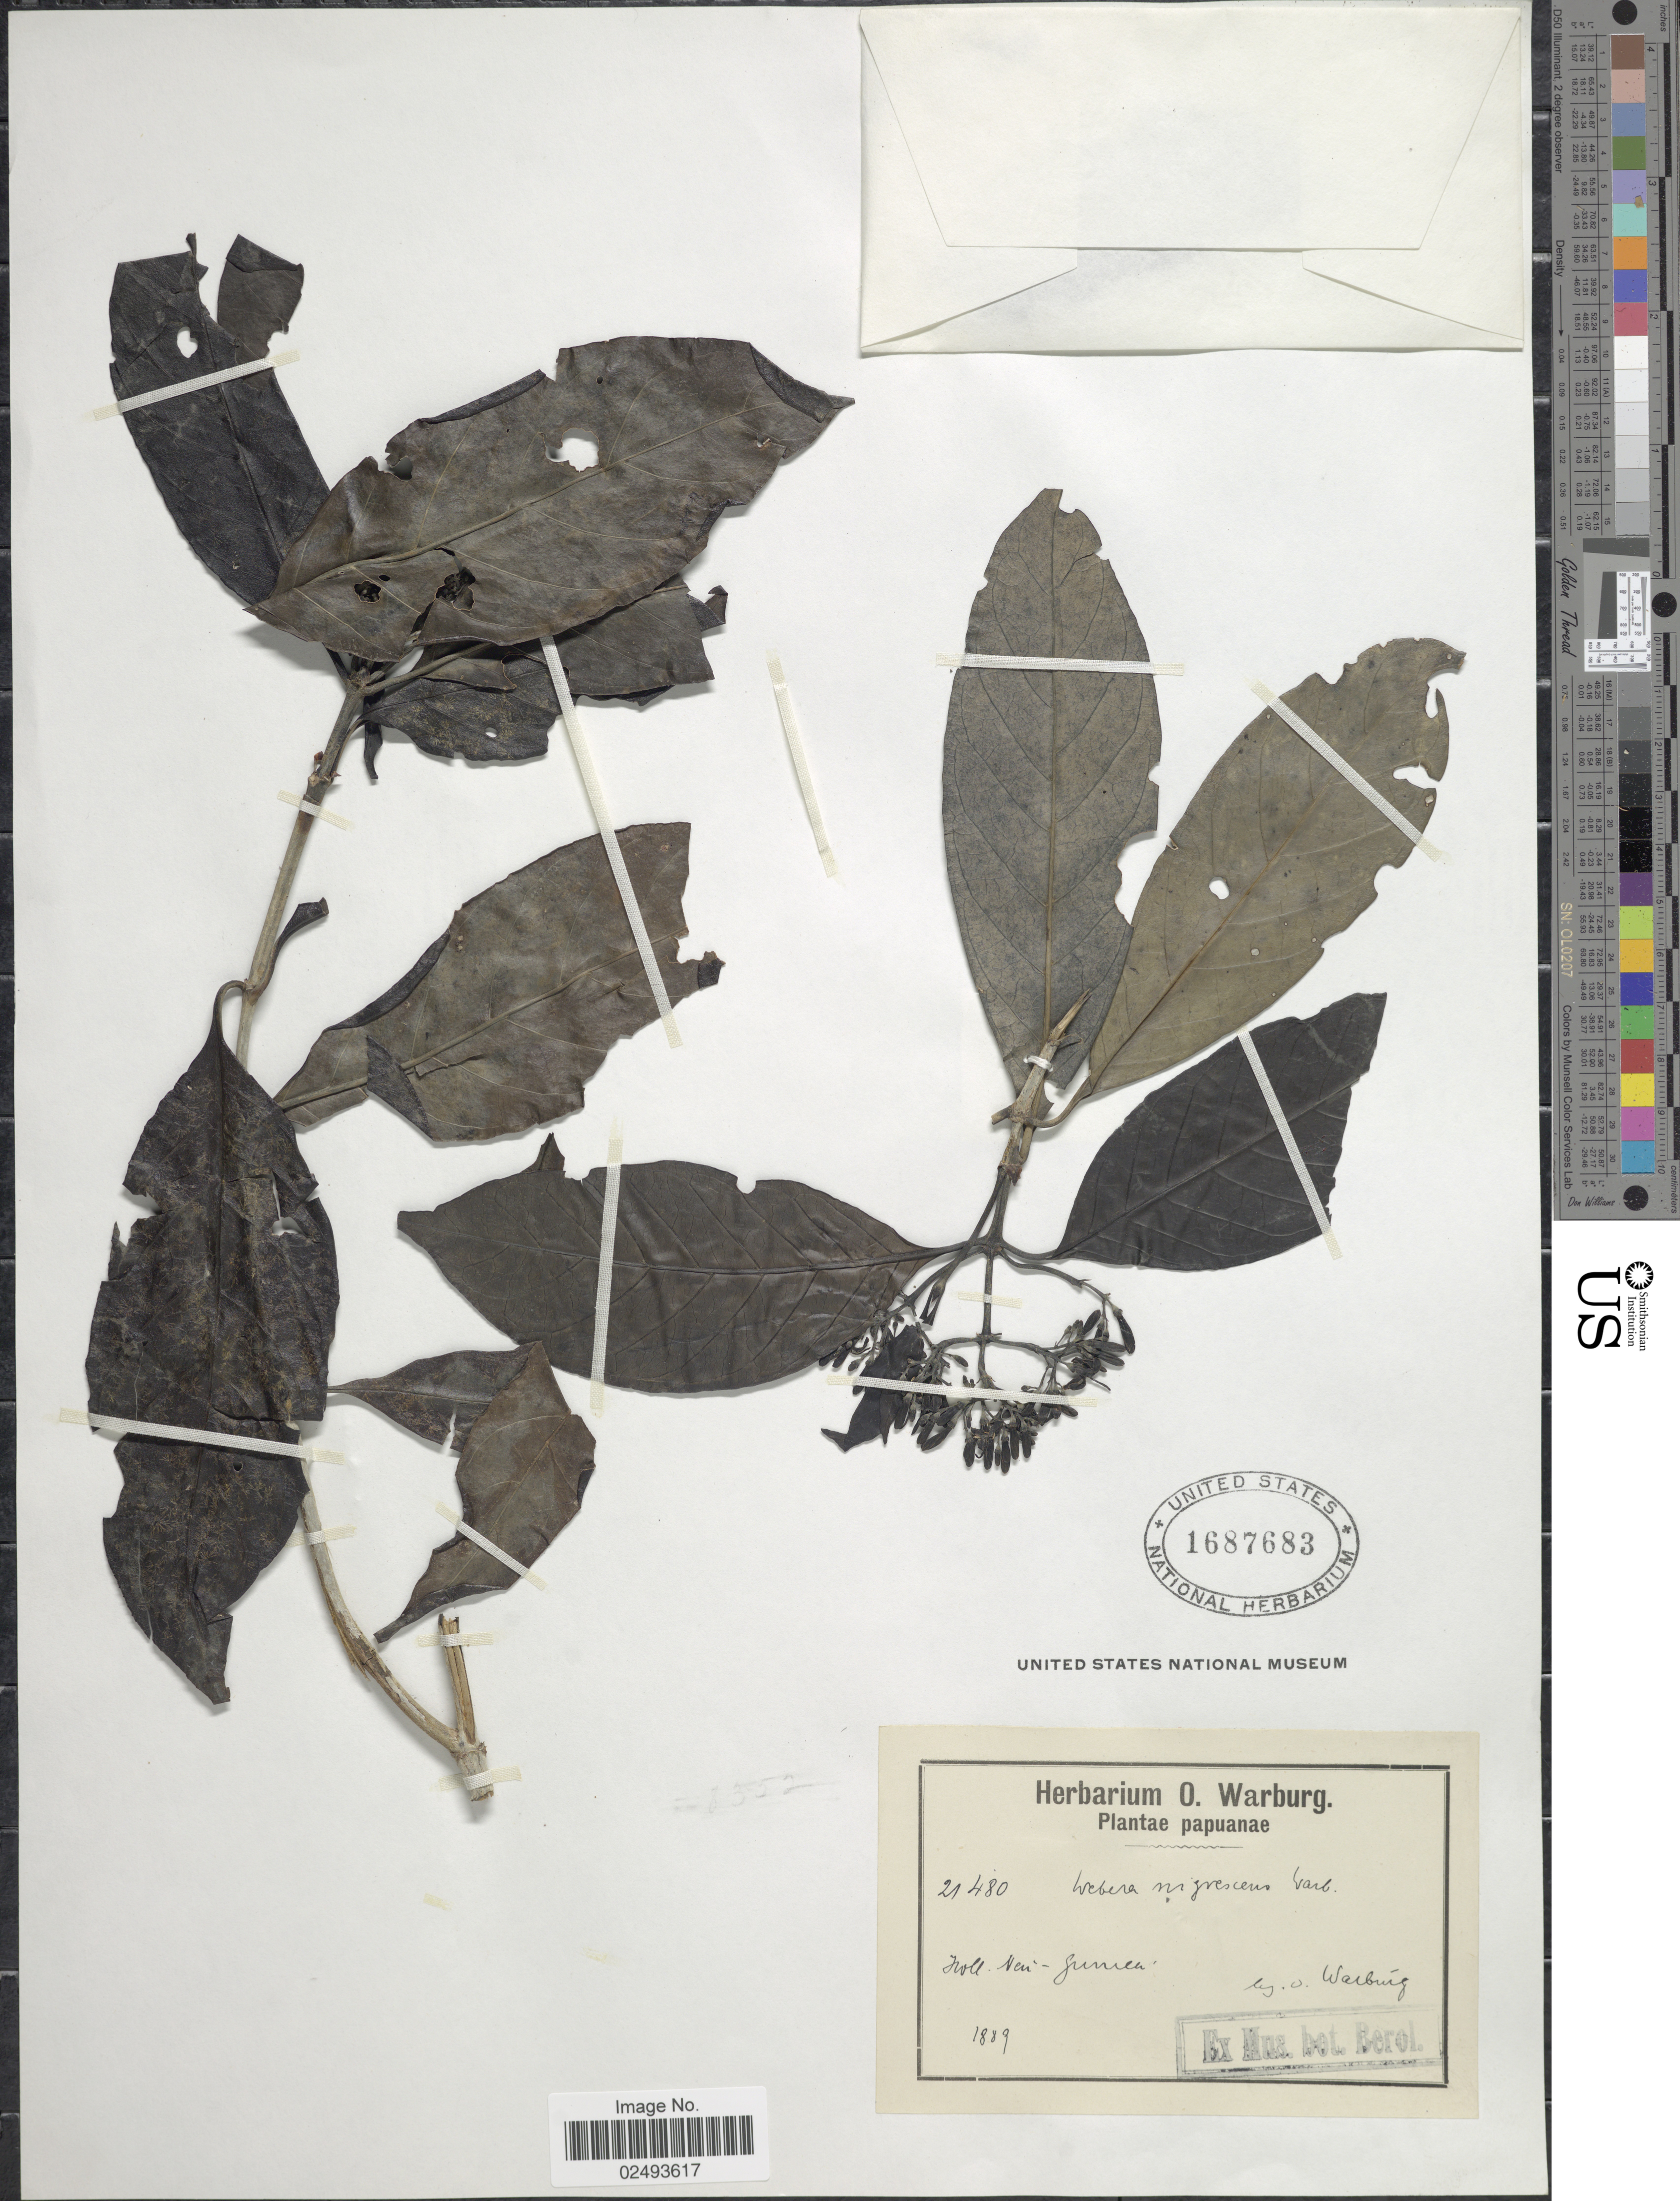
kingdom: Plantae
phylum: Tracheophyta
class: Magnoliopsida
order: Gentianales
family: Rubiaceae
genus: Tarenna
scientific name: Tarenna nigrescens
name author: (Hook. f.) Hiern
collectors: O. Warburg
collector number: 21480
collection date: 1889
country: Papua New Guinea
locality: Papuanae, Neu-Guniea.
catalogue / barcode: US 1687683